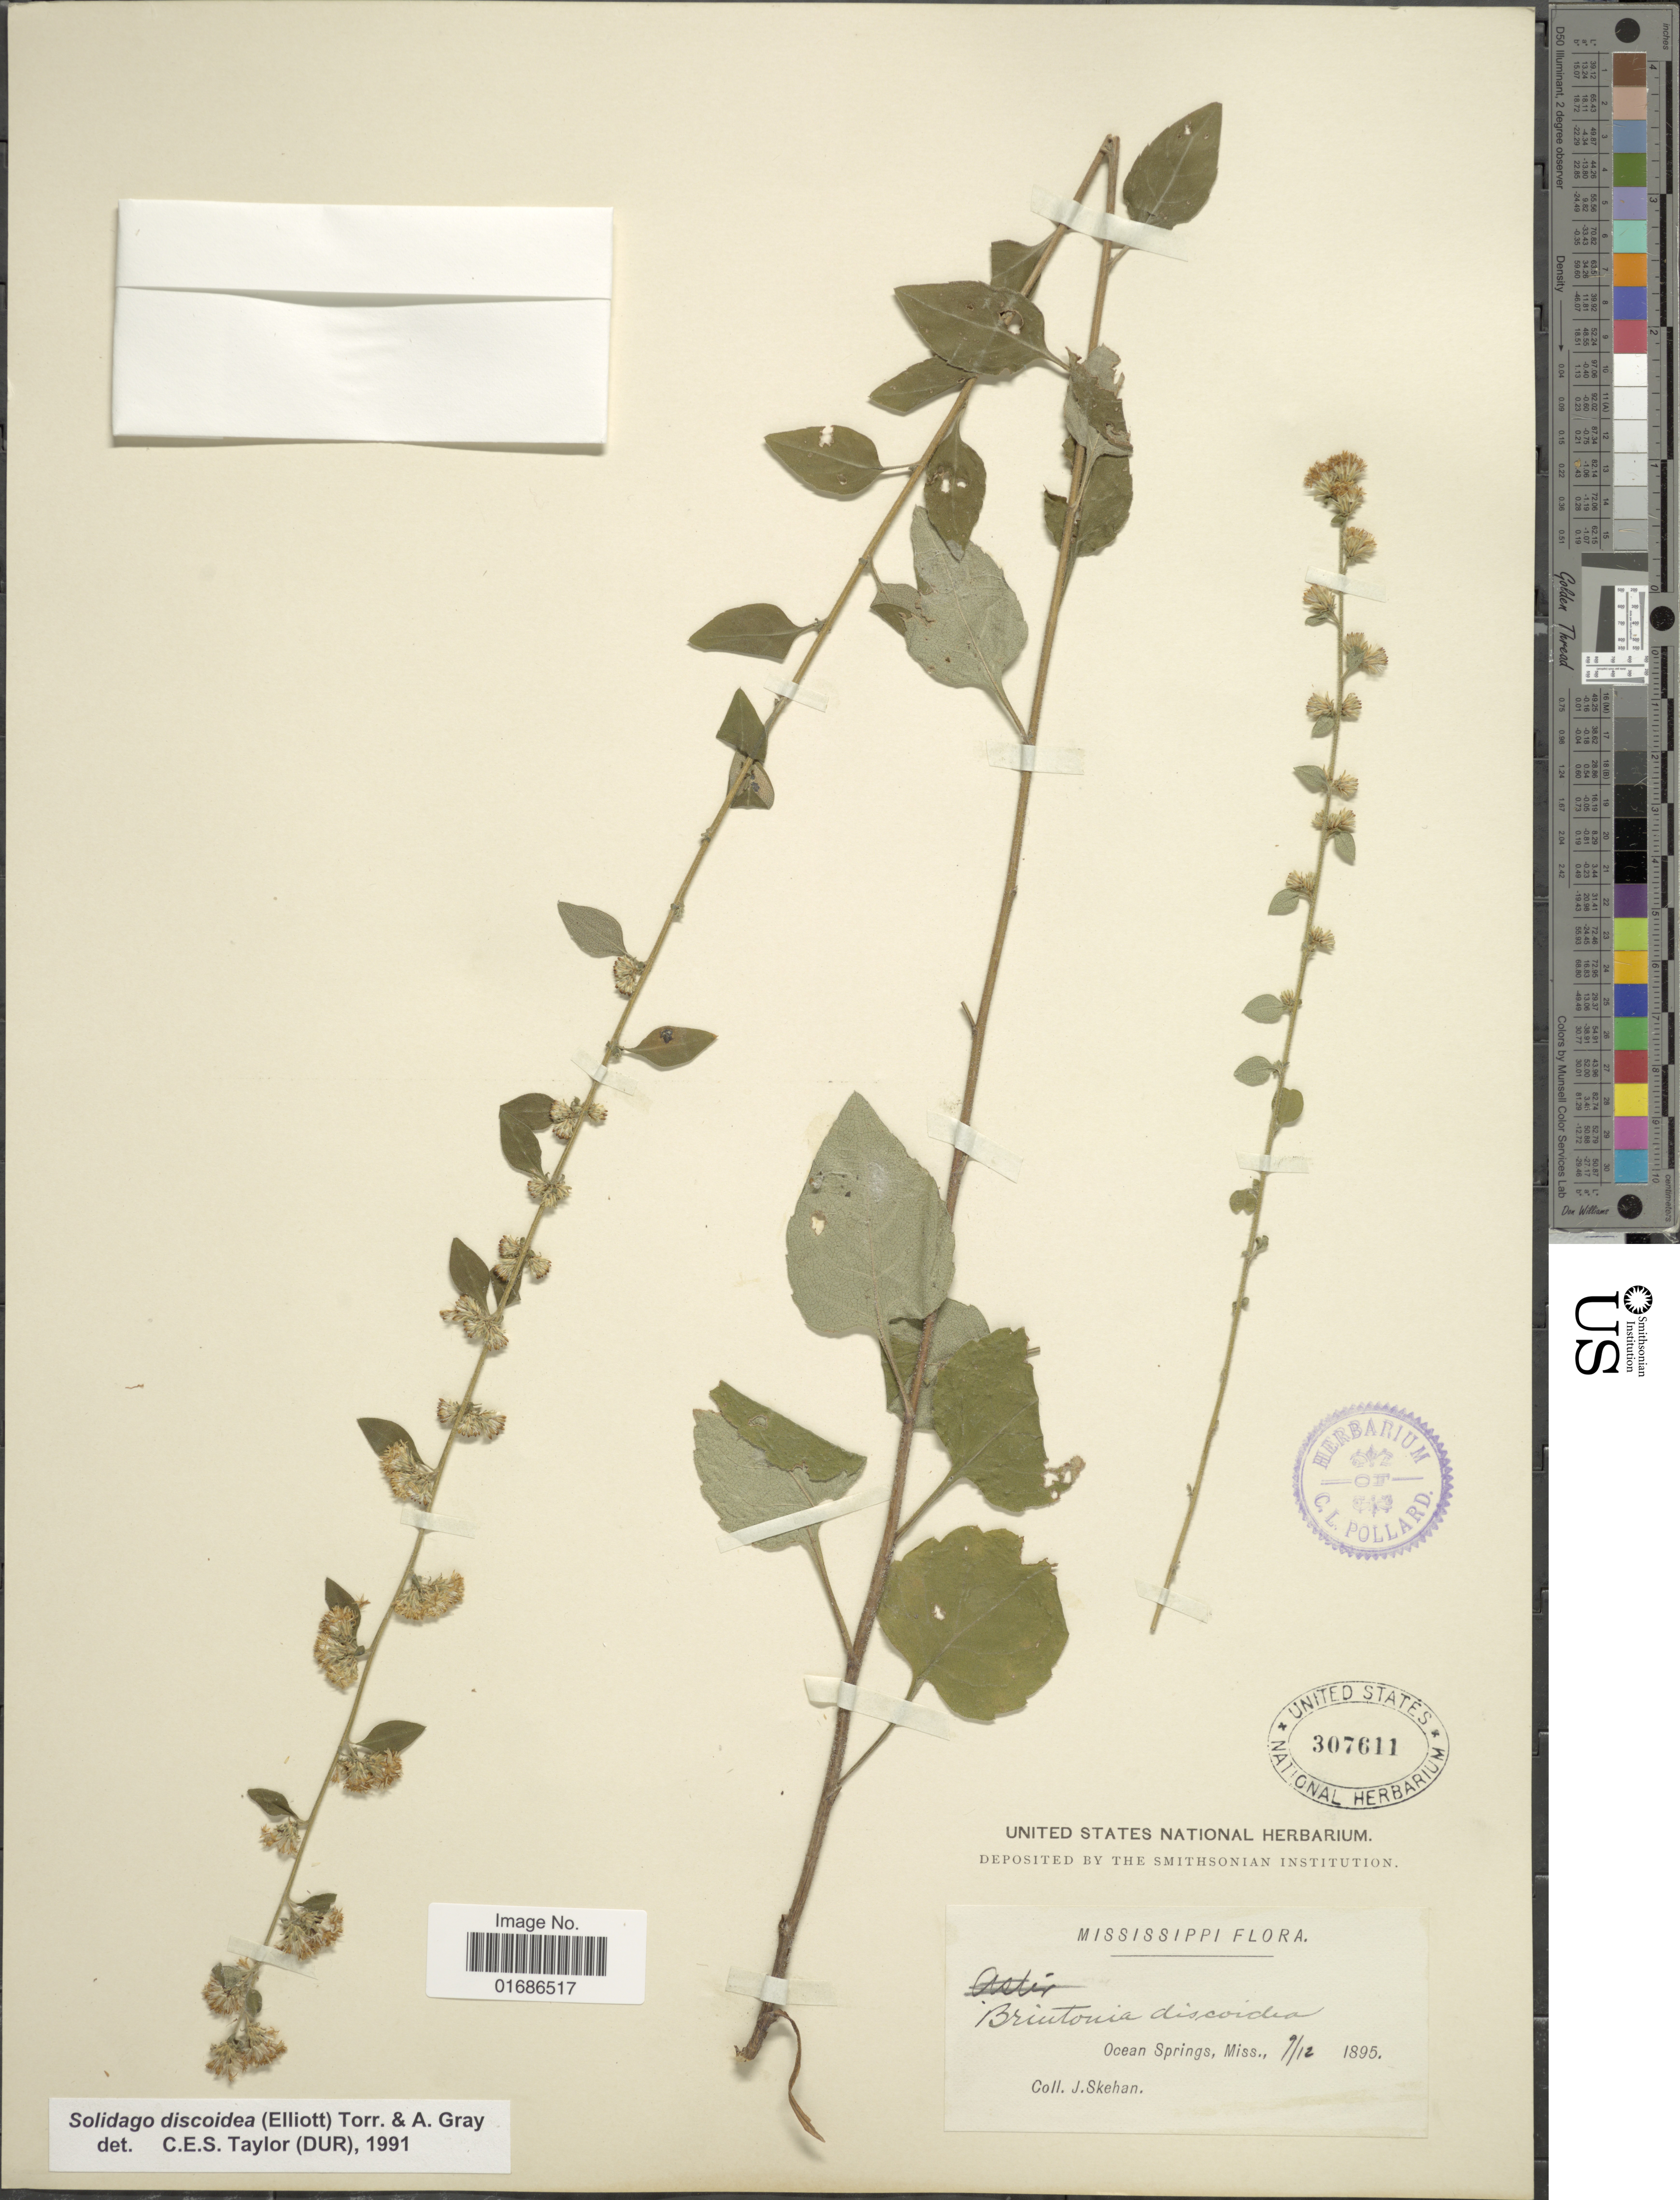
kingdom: Plantae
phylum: Tracheophyta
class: Magnoliopsida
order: Asterales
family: Asteraceae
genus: Solidago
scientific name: Solidago discoidea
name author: (Elliott) Torr. & A. Gray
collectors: J. Skehan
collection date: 1895-09-12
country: United States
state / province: Mississippi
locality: Ocean Springs, Miss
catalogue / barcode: US 307611